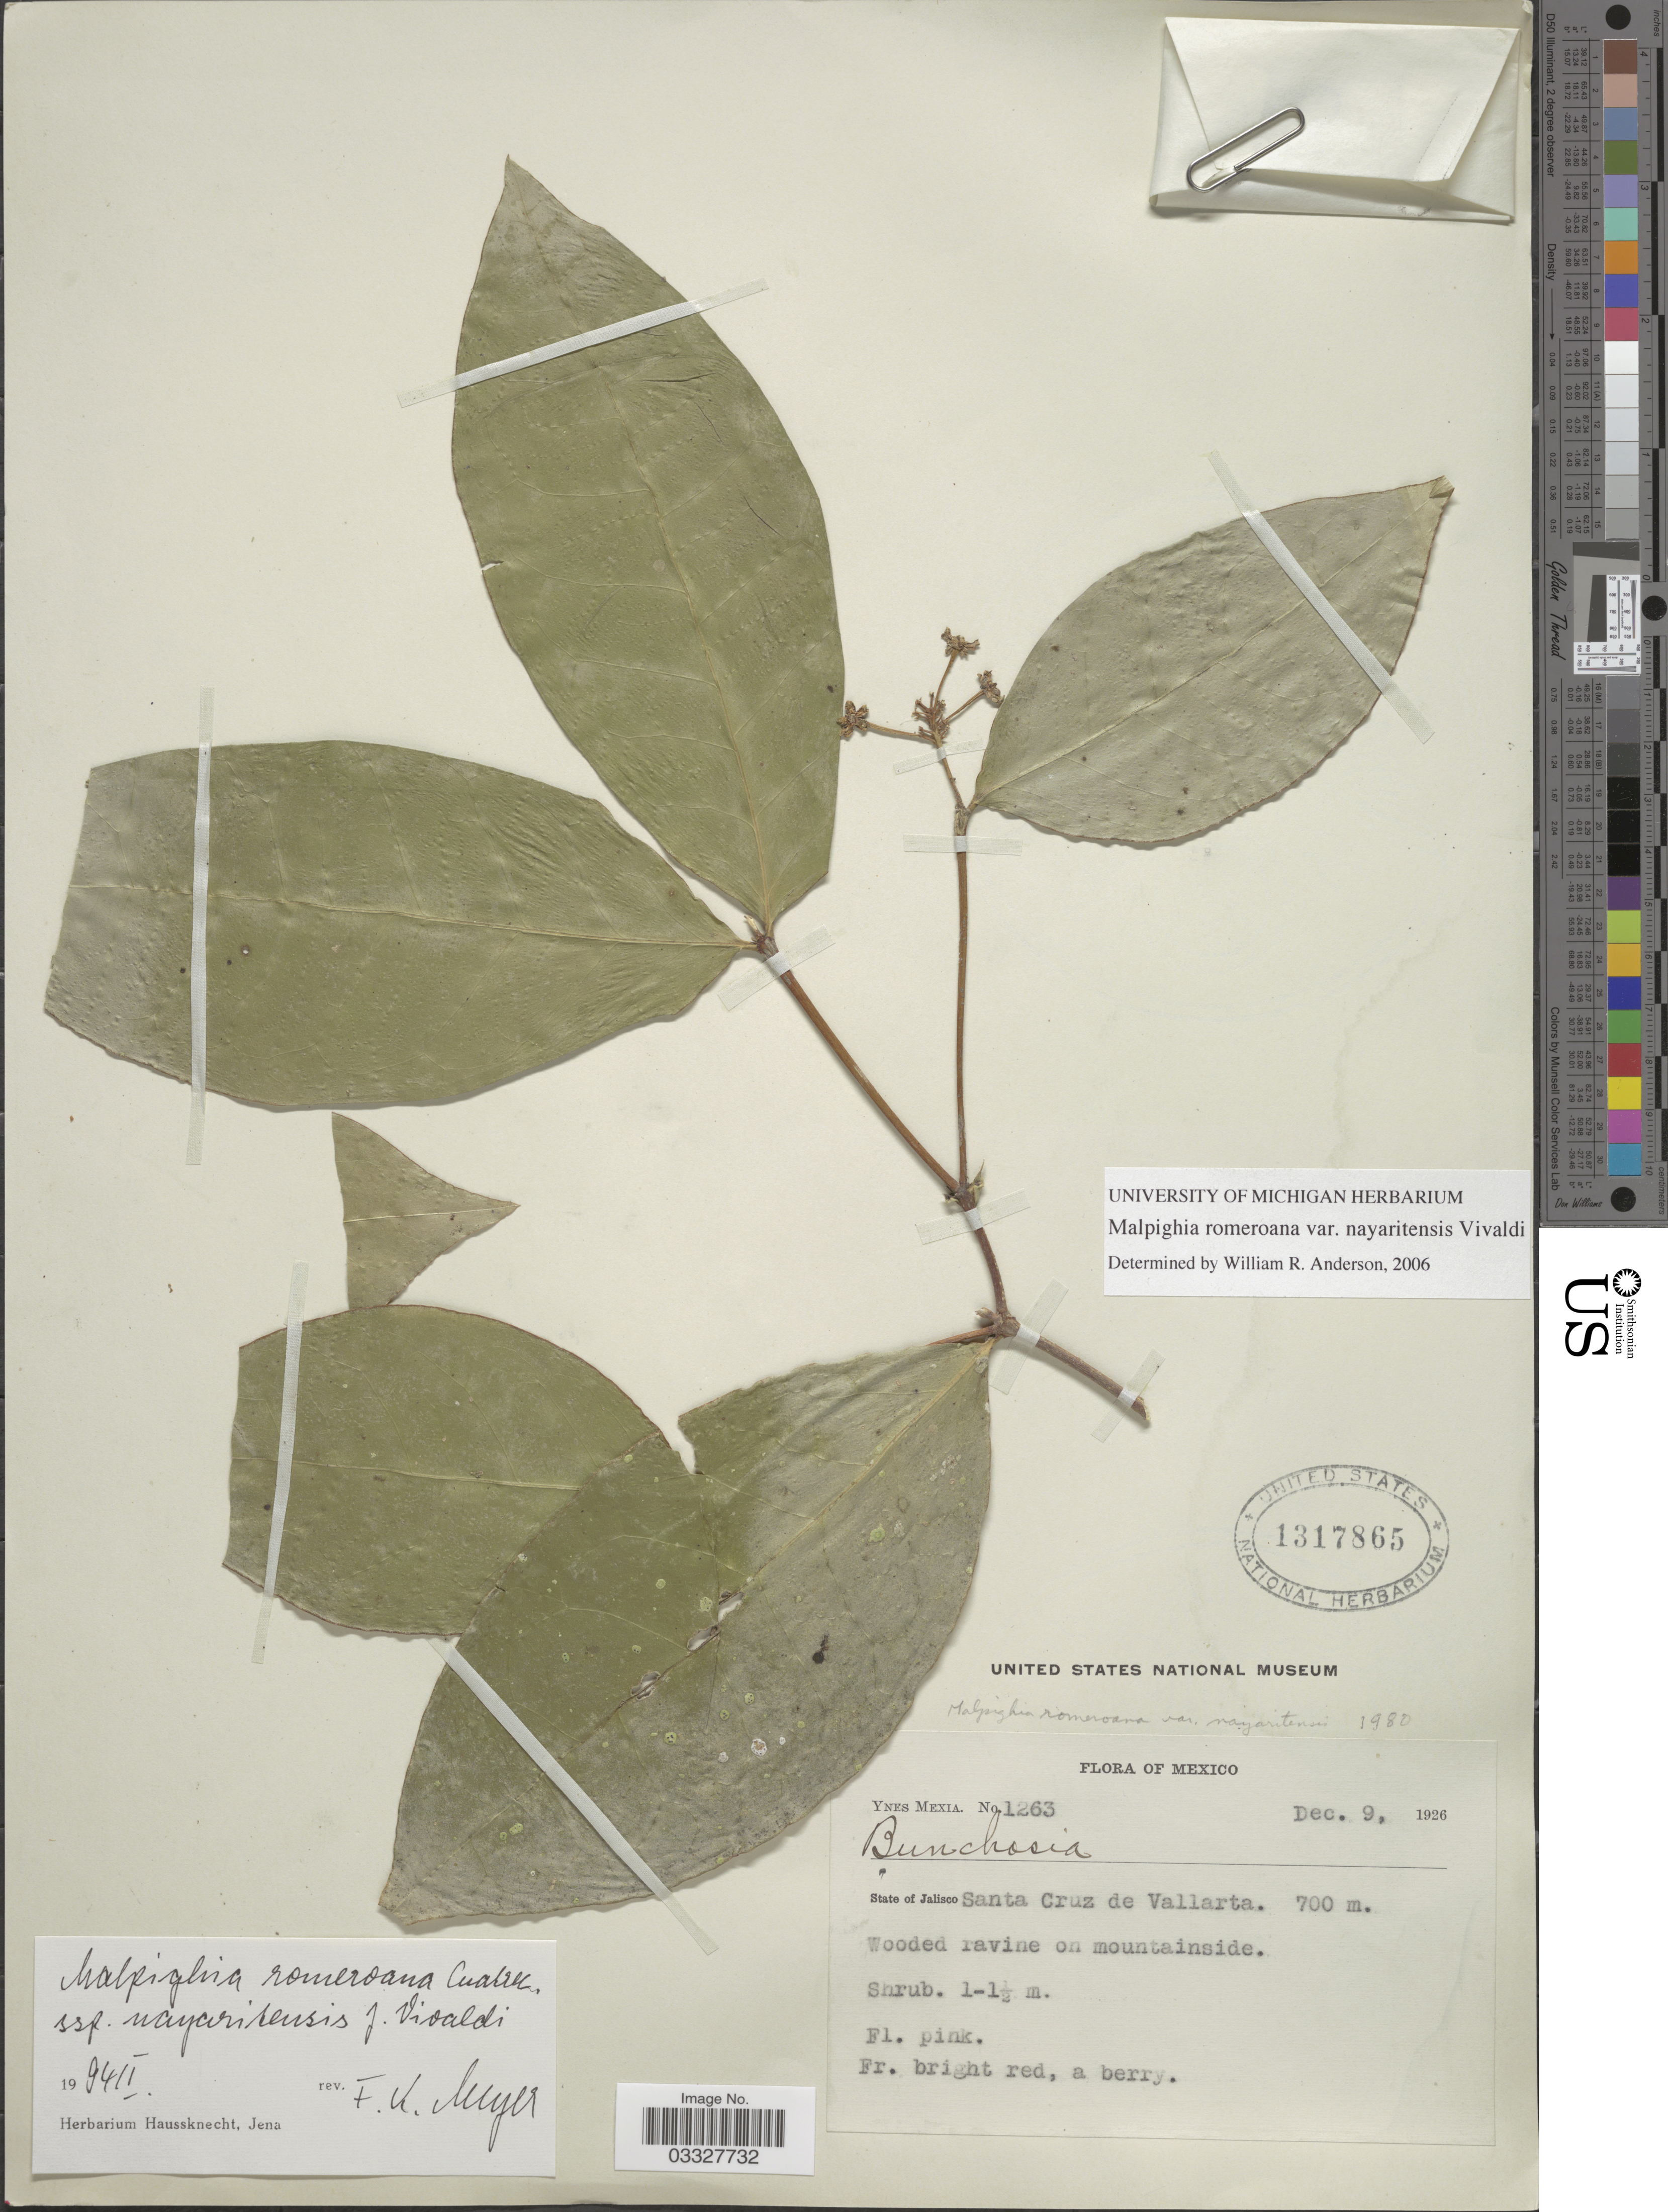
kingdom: Plantae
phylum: Tracheophyta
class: Magnoliopsida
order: Malpighiales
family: Malpighiaceae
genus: Malpighia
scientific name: Malpighia romeroana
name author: Cuatrec.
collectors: Y. Mexia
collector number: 1263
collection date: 1926-12-09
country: Mexico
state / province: Jalisco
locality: Santa Cruz de Vallarta.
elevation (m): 700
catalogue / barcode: US 1317865